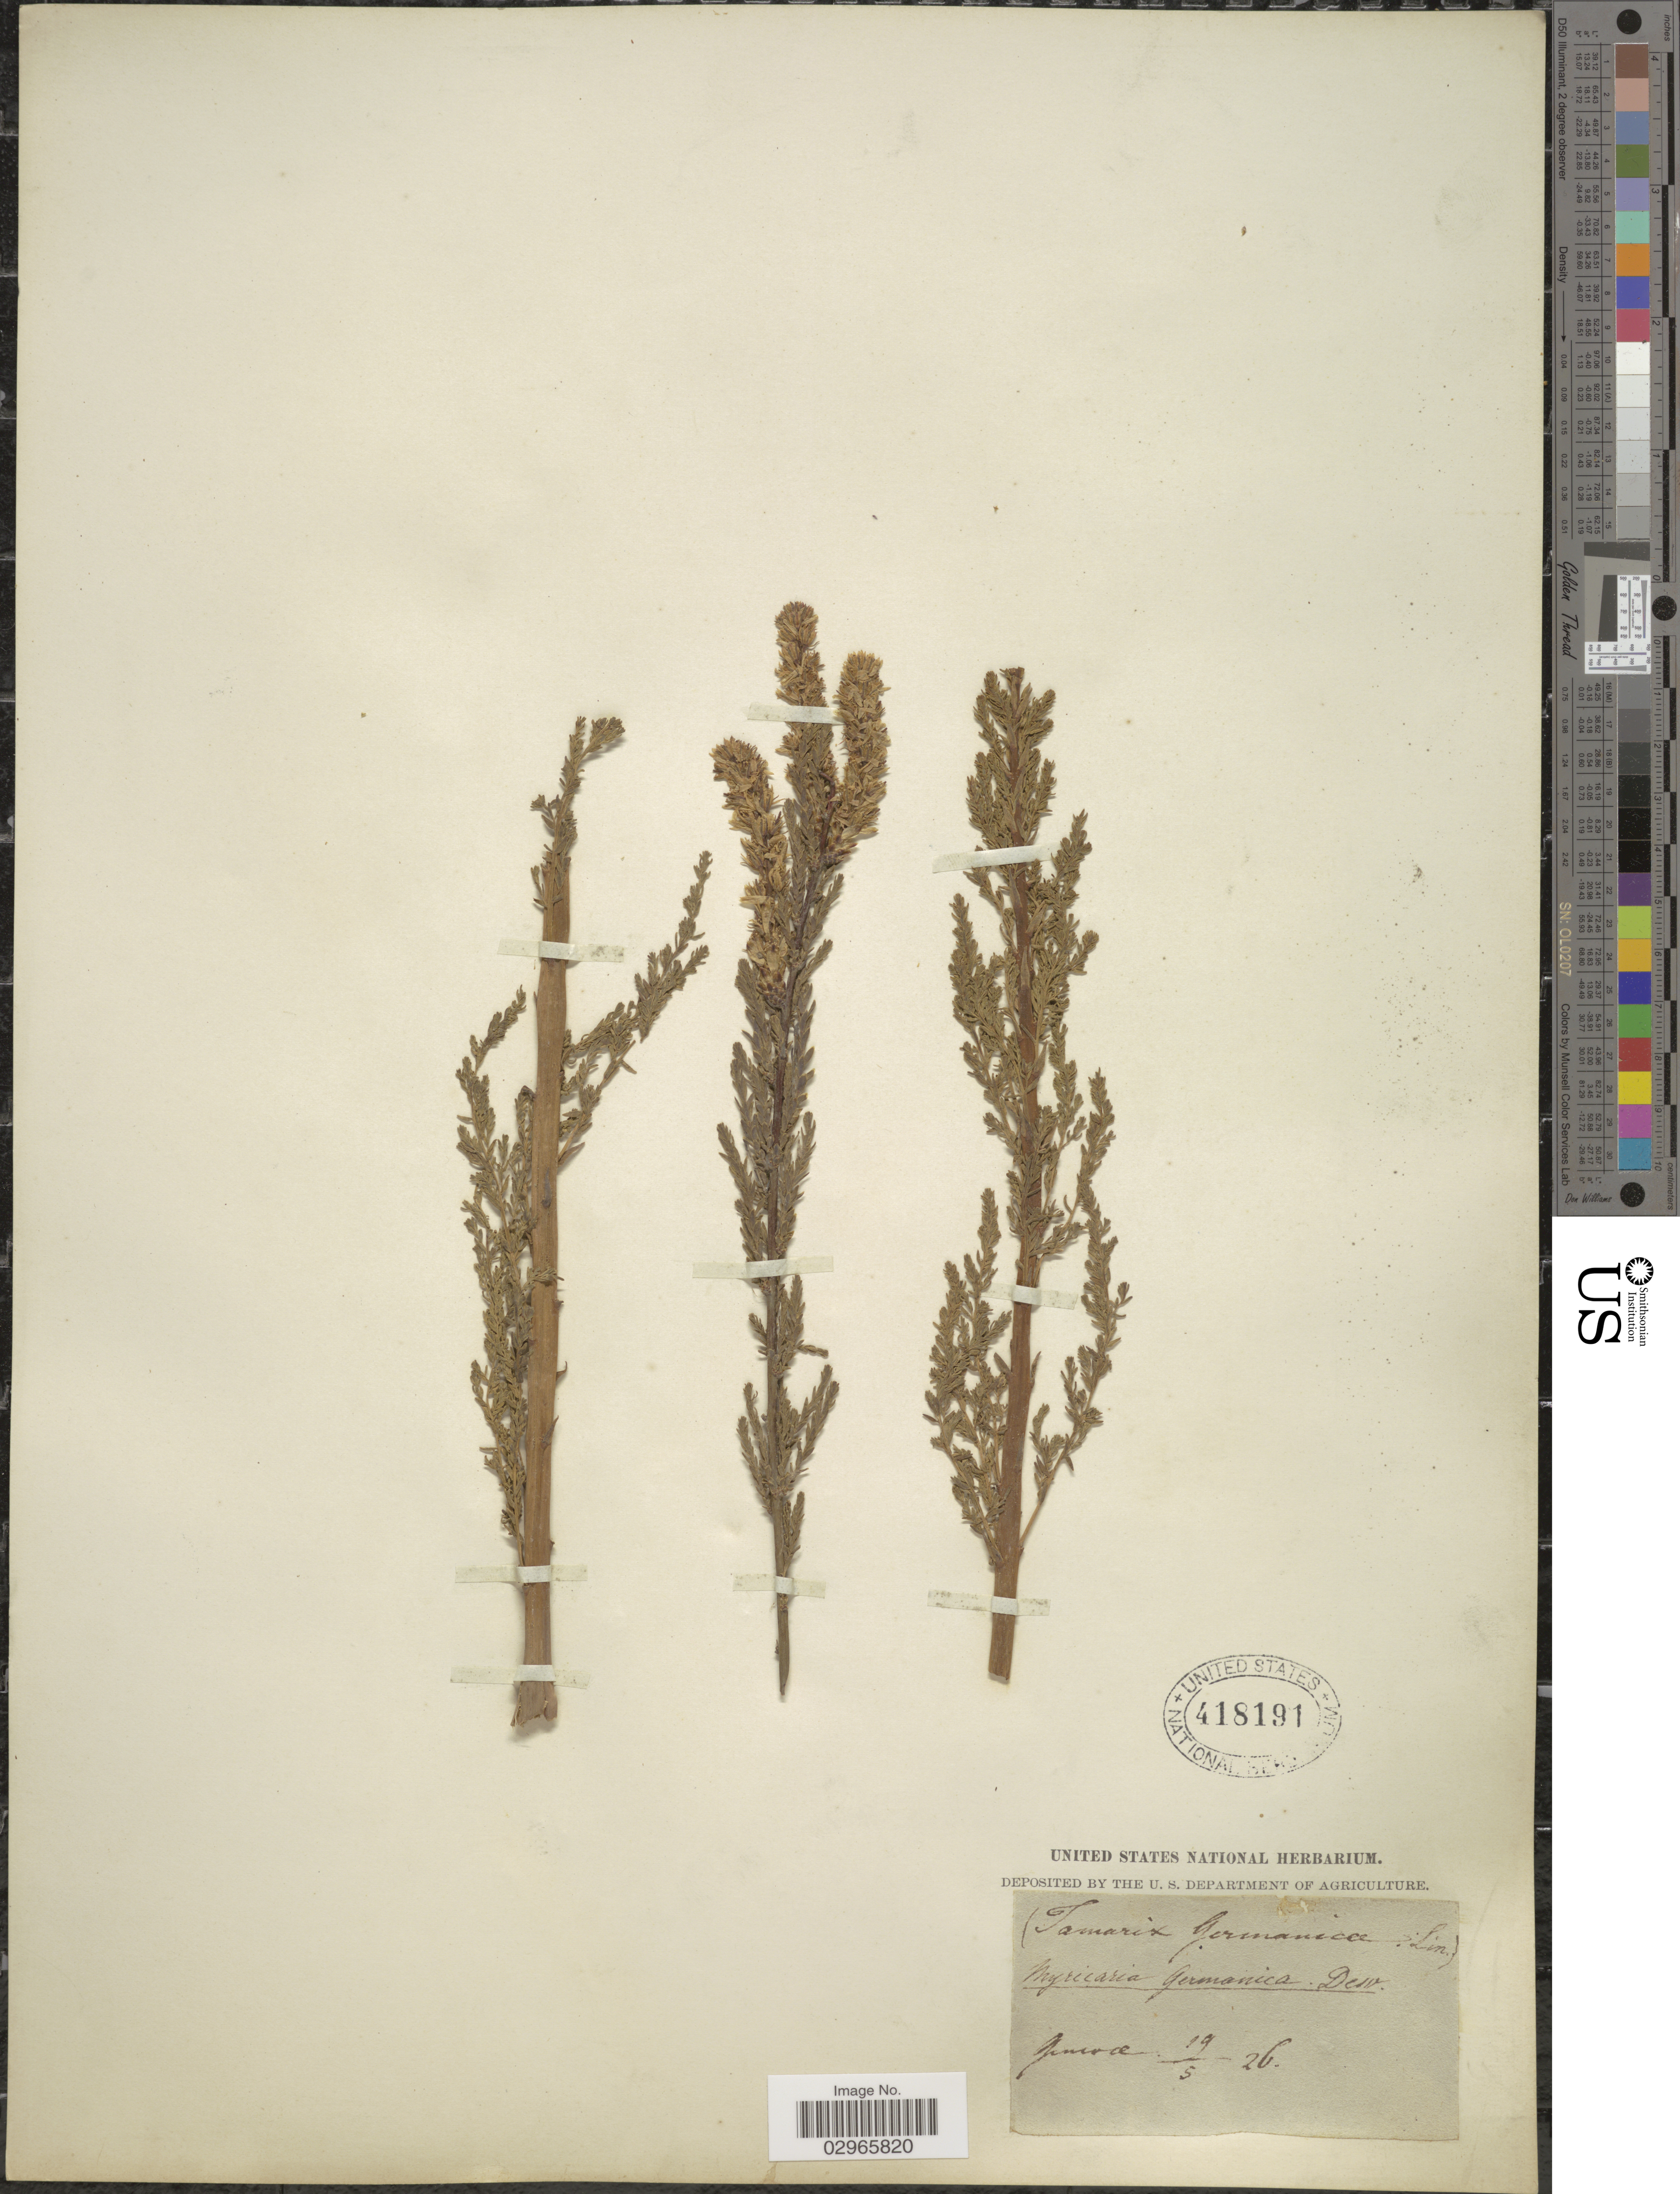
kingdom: Plantae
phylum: Tracheophyta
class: Magnoliopsida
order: Caryophyllales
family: Tamaricaceae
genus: Myricaria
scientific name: Myricaria germanica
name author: (L.) Desv.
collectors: ex herb. United States National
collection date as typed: Transcribed d/m/y: 19/5/26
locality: Junioce. [interpreted]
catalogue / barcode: US 418191